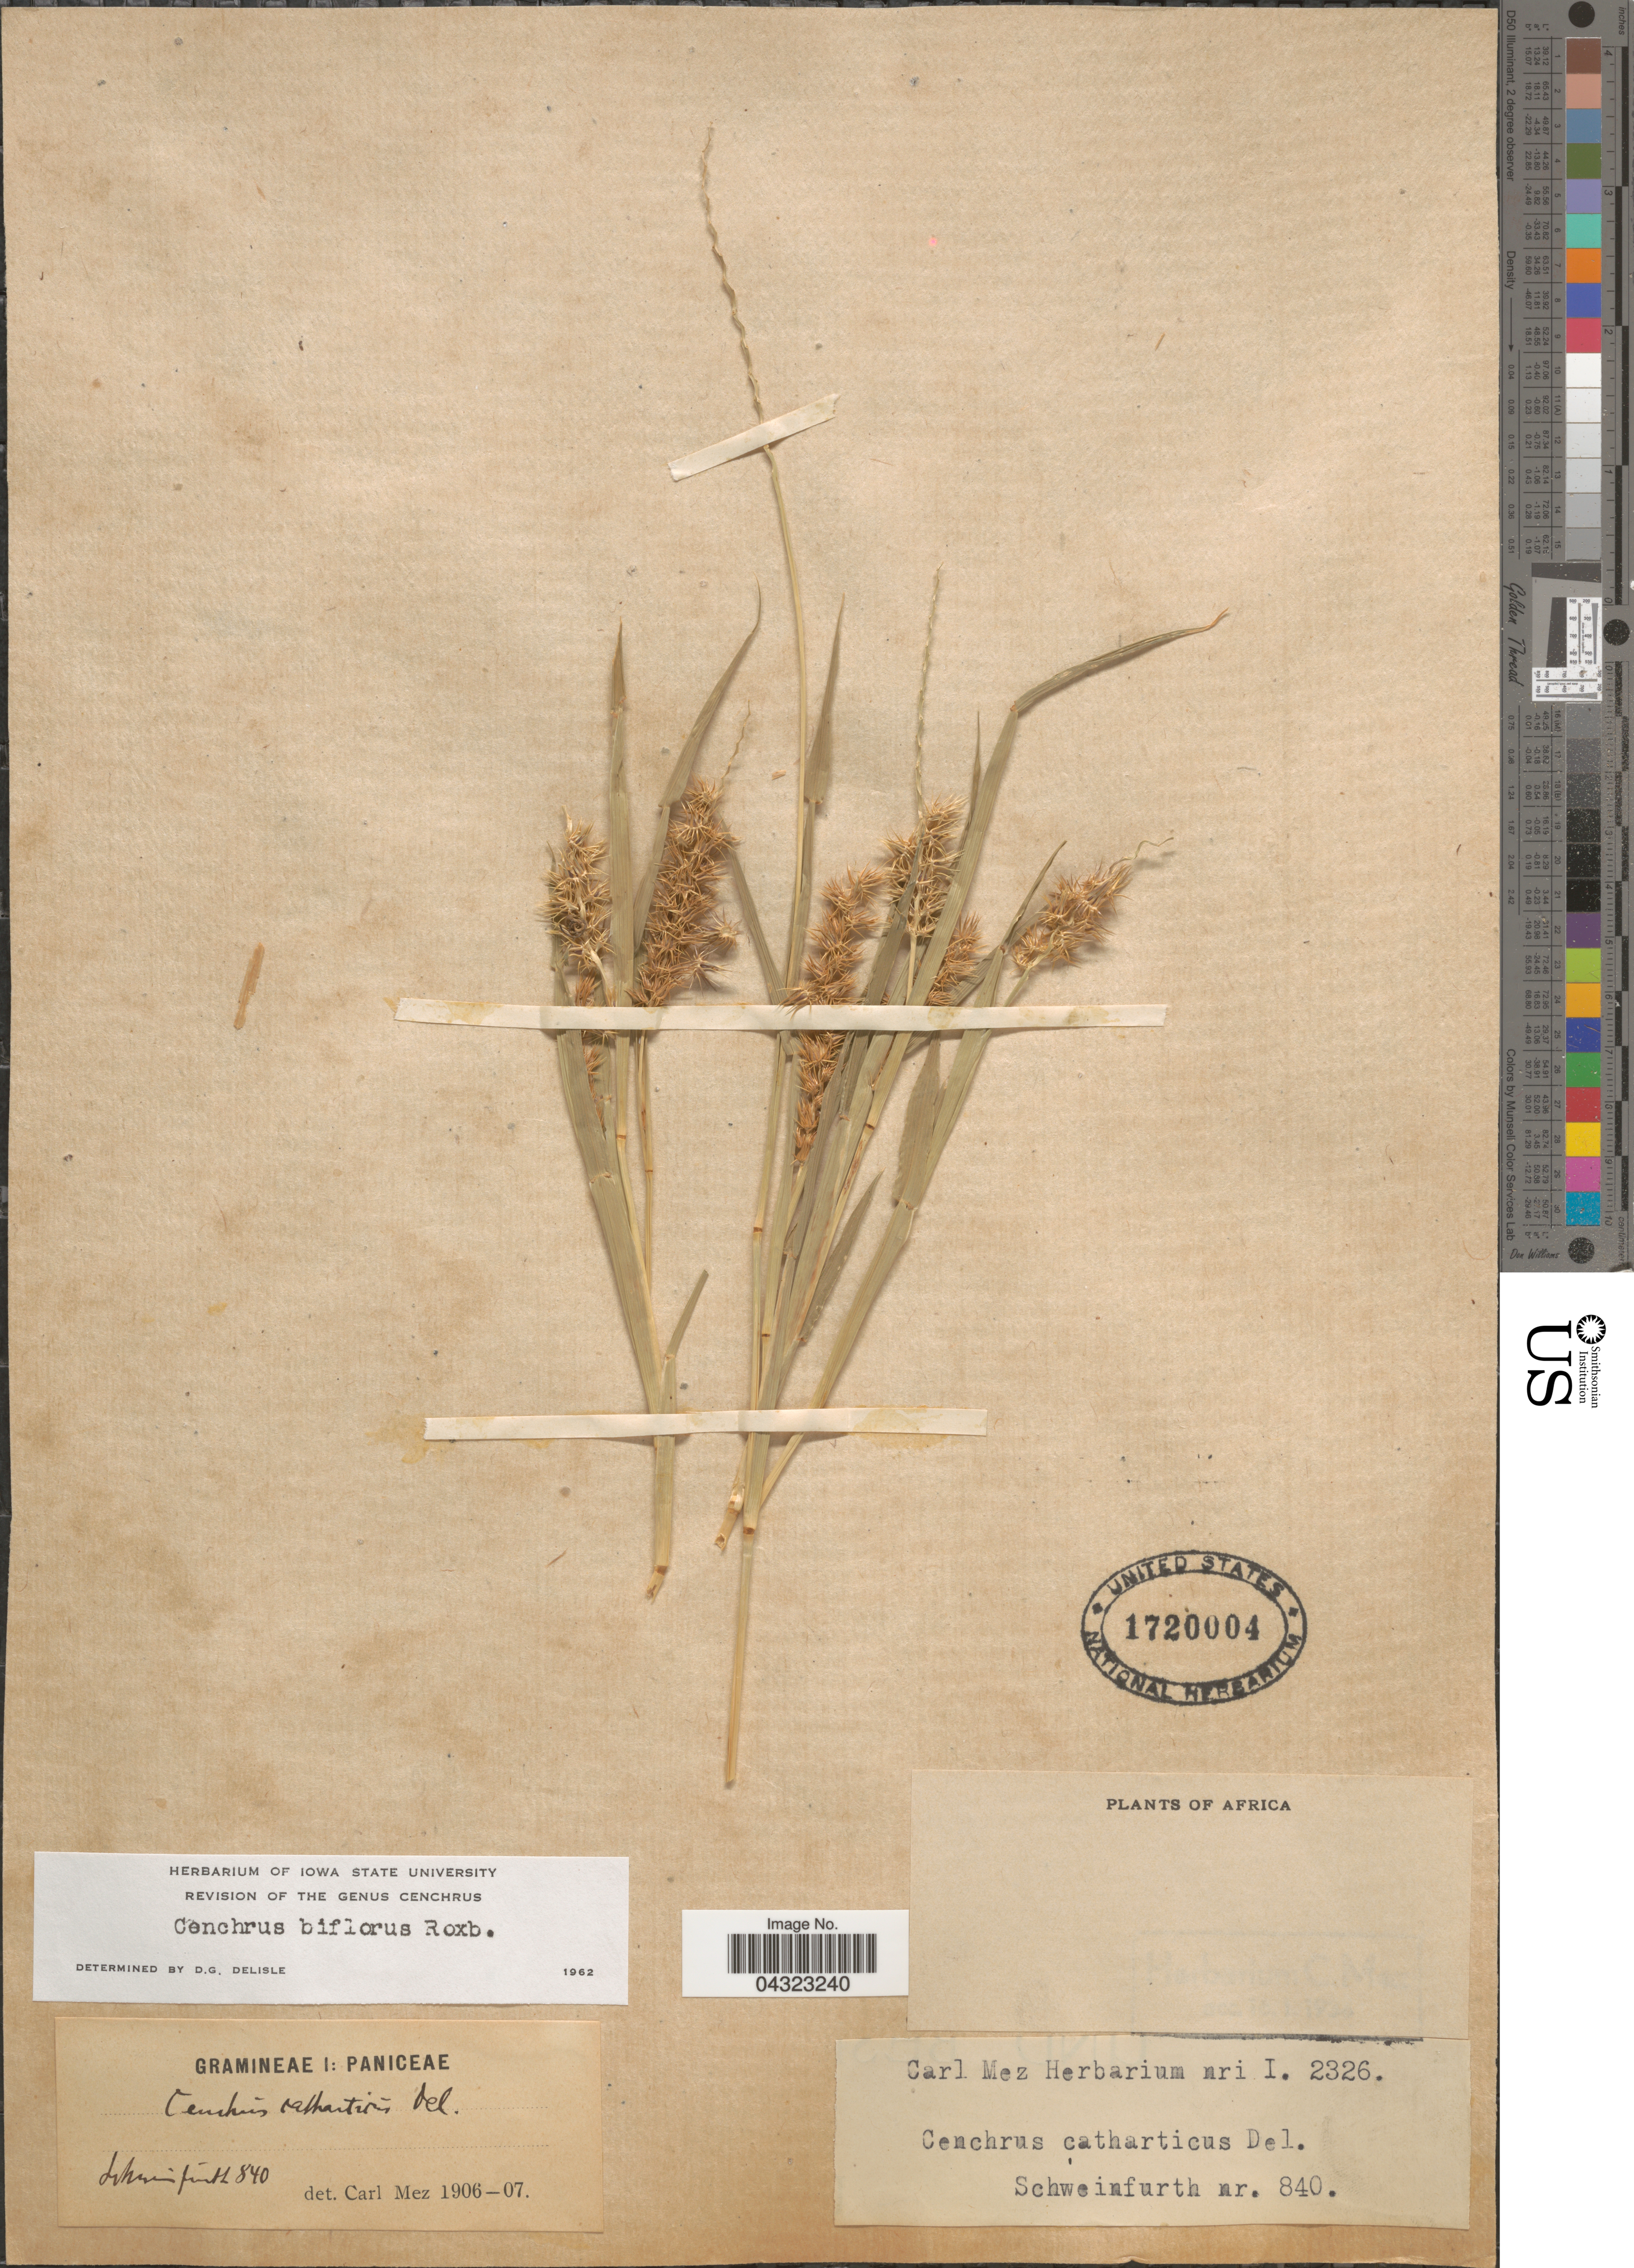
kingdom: Plantae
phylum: Tracheophyta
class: Liliopsida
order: Poales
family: Poaceae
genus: Cenchrus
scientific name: Cenchrus biflorus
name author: Roxb.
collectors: Schweinfurth, --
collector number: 840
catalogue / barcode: US 1720004